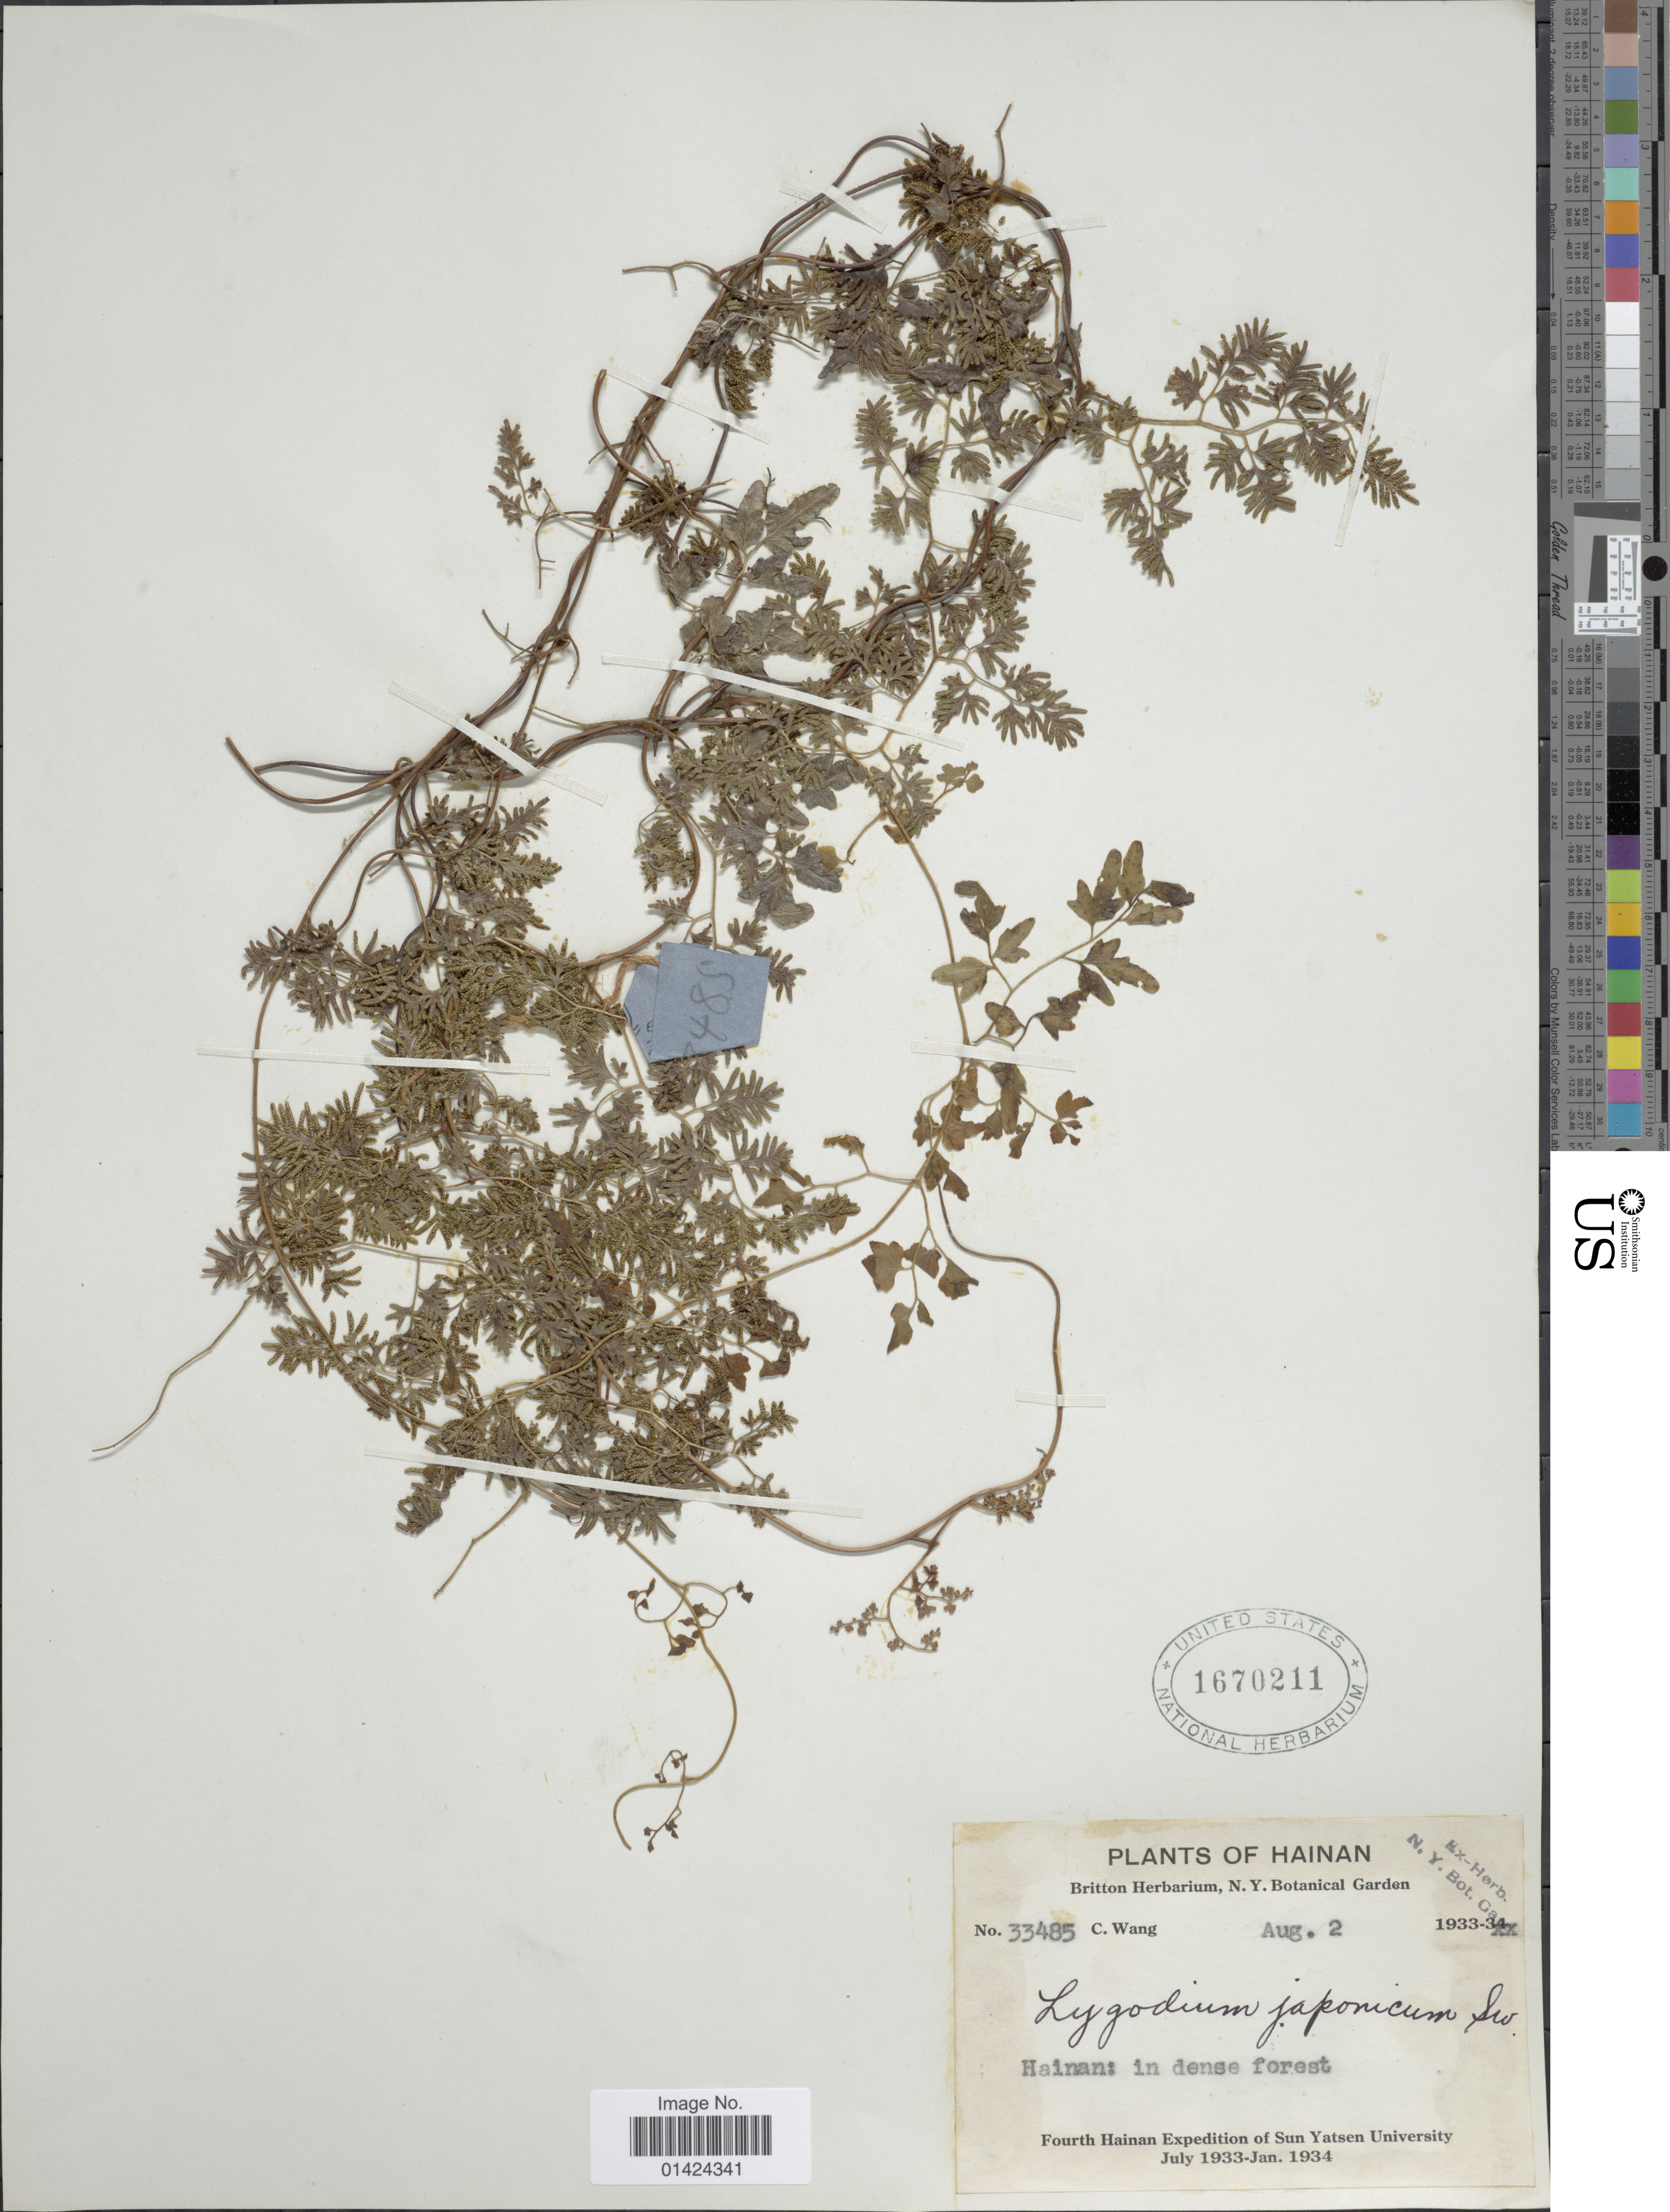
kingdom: Plantae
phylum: Tracheophyta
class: Polypodiopsida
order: Schizaeales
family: Lygodiaceae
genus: Lygodium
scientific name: Lygodium japonicum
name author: (Thunb.) Sw.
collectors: C. Wang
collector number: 33485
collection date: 1933-08-02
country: China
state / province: Hainan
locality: Hainan: in dense forest.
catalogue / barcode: US 1670211